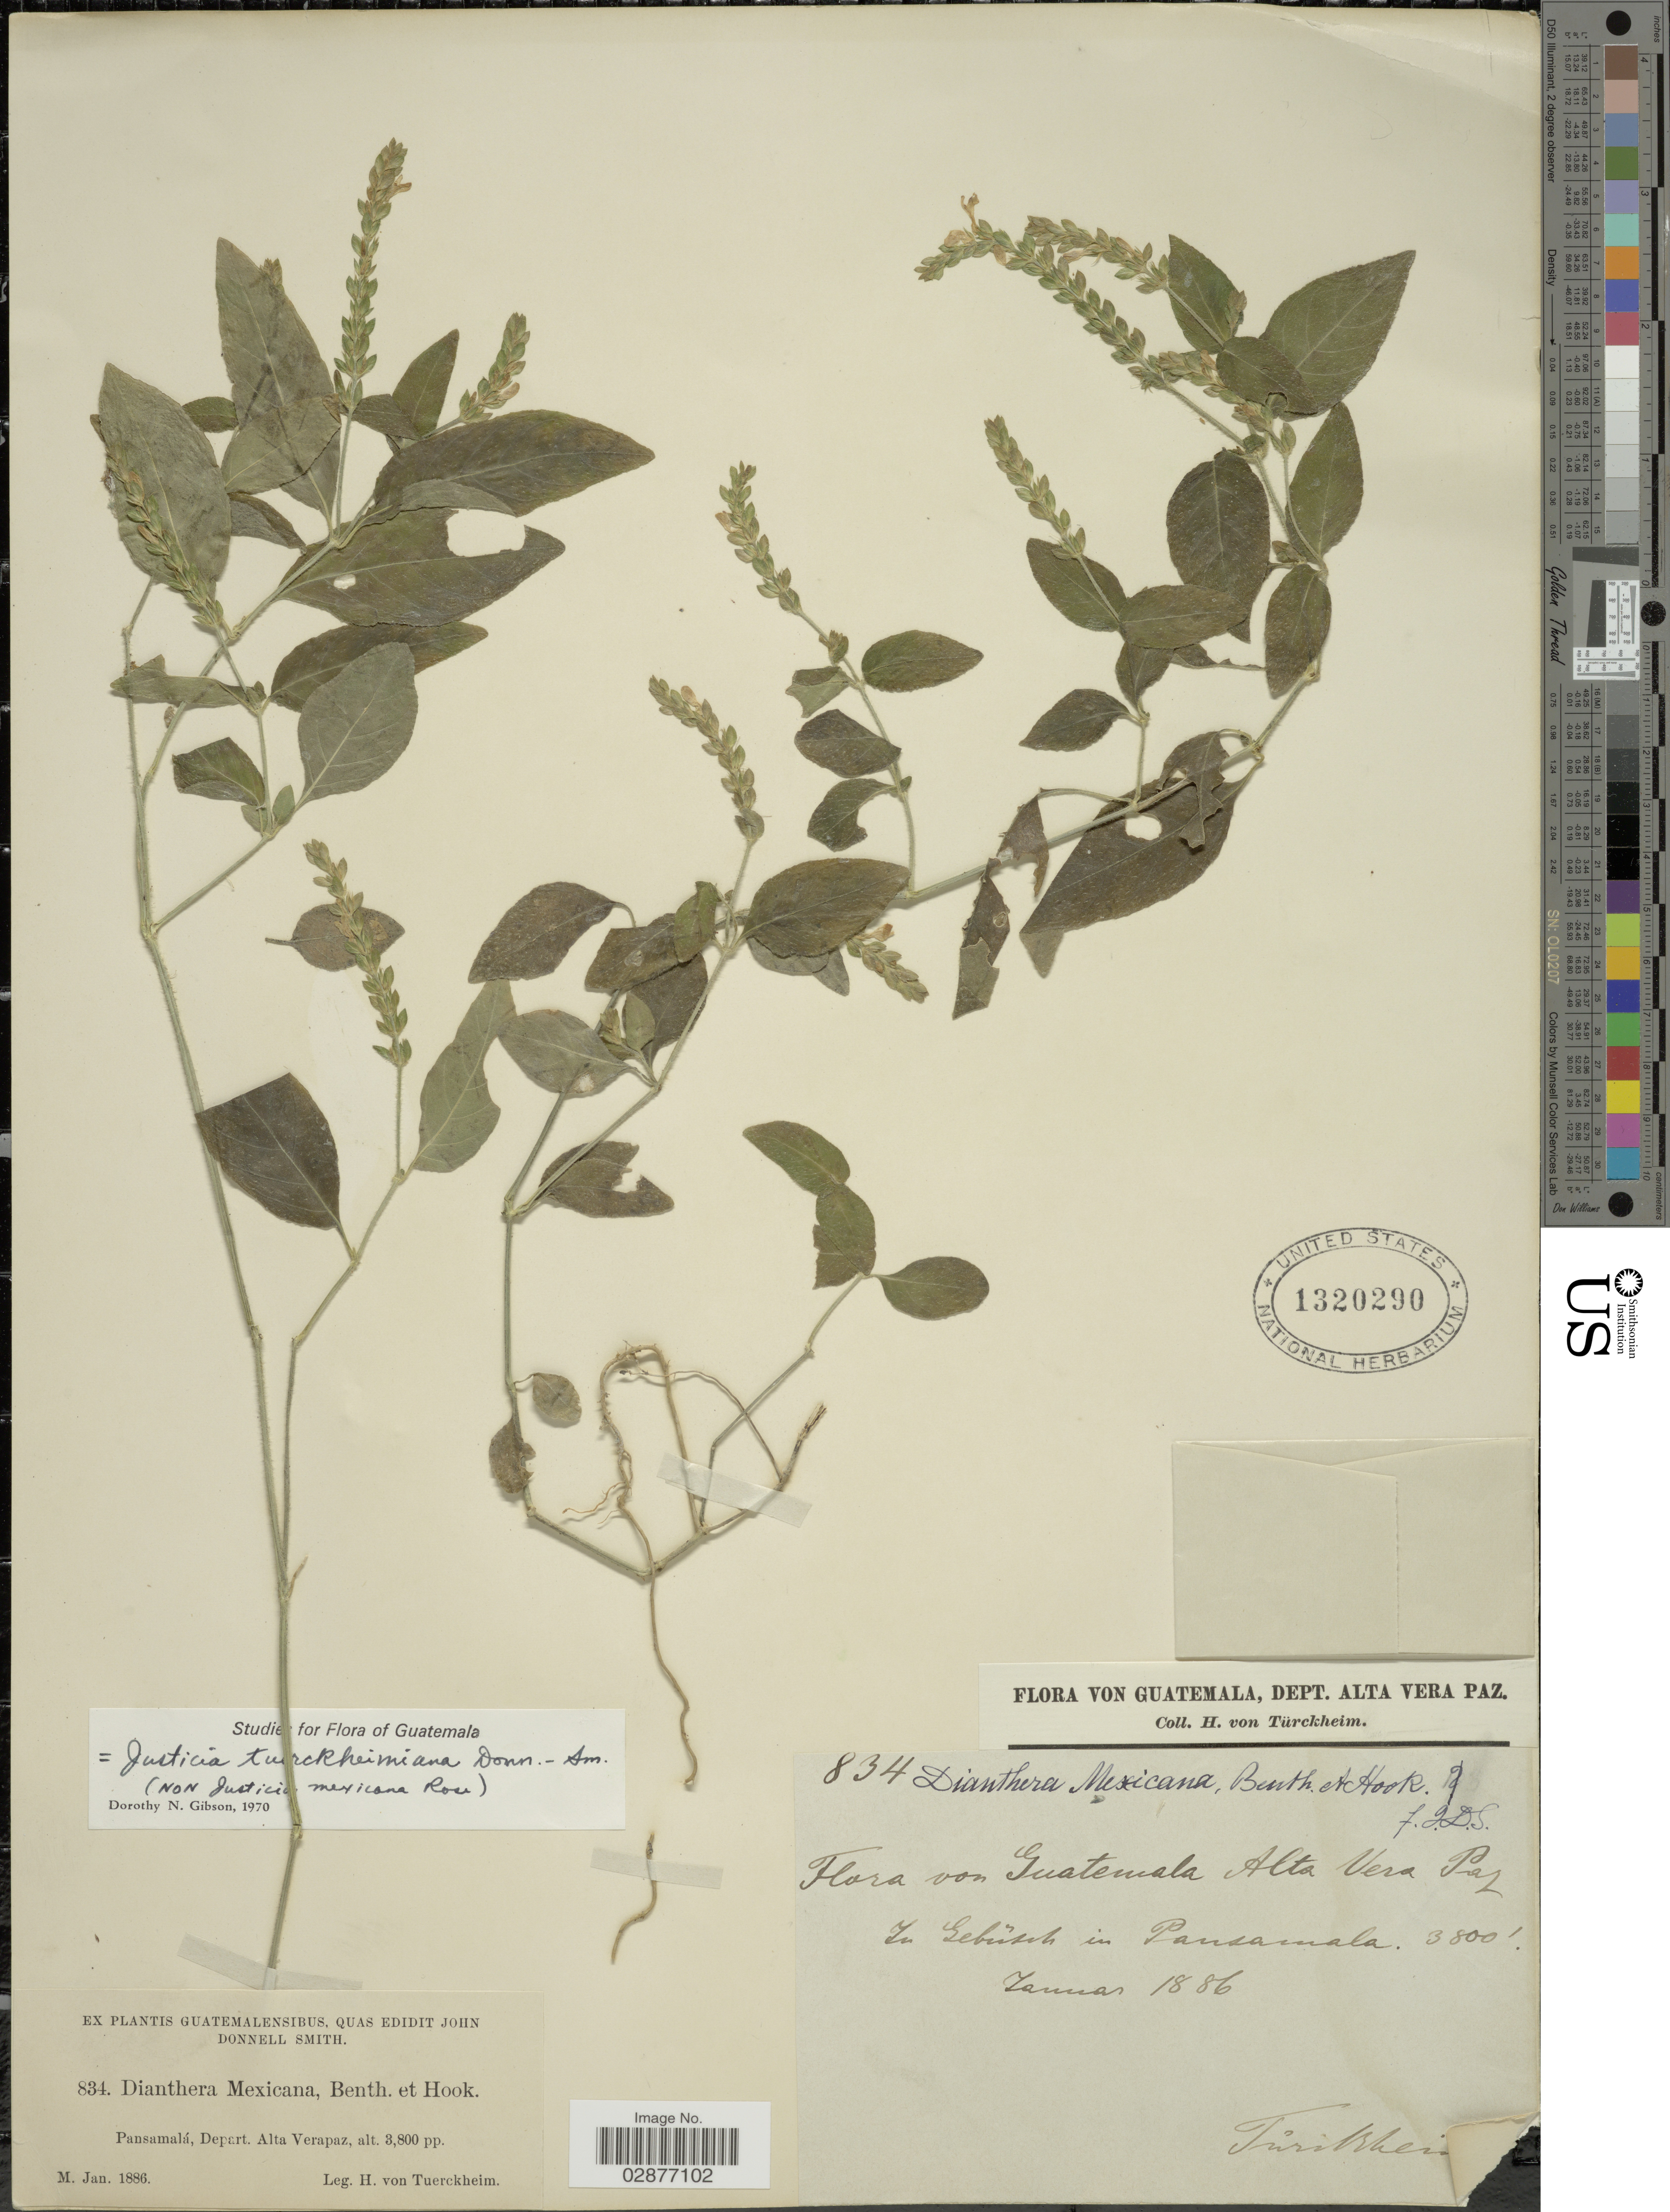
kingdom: Plantae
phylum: Tracheophyta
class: Magnoliopsida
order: Lamiales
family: Acanthaceae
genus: Justicia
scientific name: Justicia tuerkheimiana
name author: Donn. Sm.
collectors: H. von Türckheim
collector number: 834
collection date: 1886-01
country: Guatemala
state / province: Alta Verapaz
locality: Pansamalá, Depart. Alta Verapaz.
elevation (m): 1158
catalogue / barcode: US 1320290